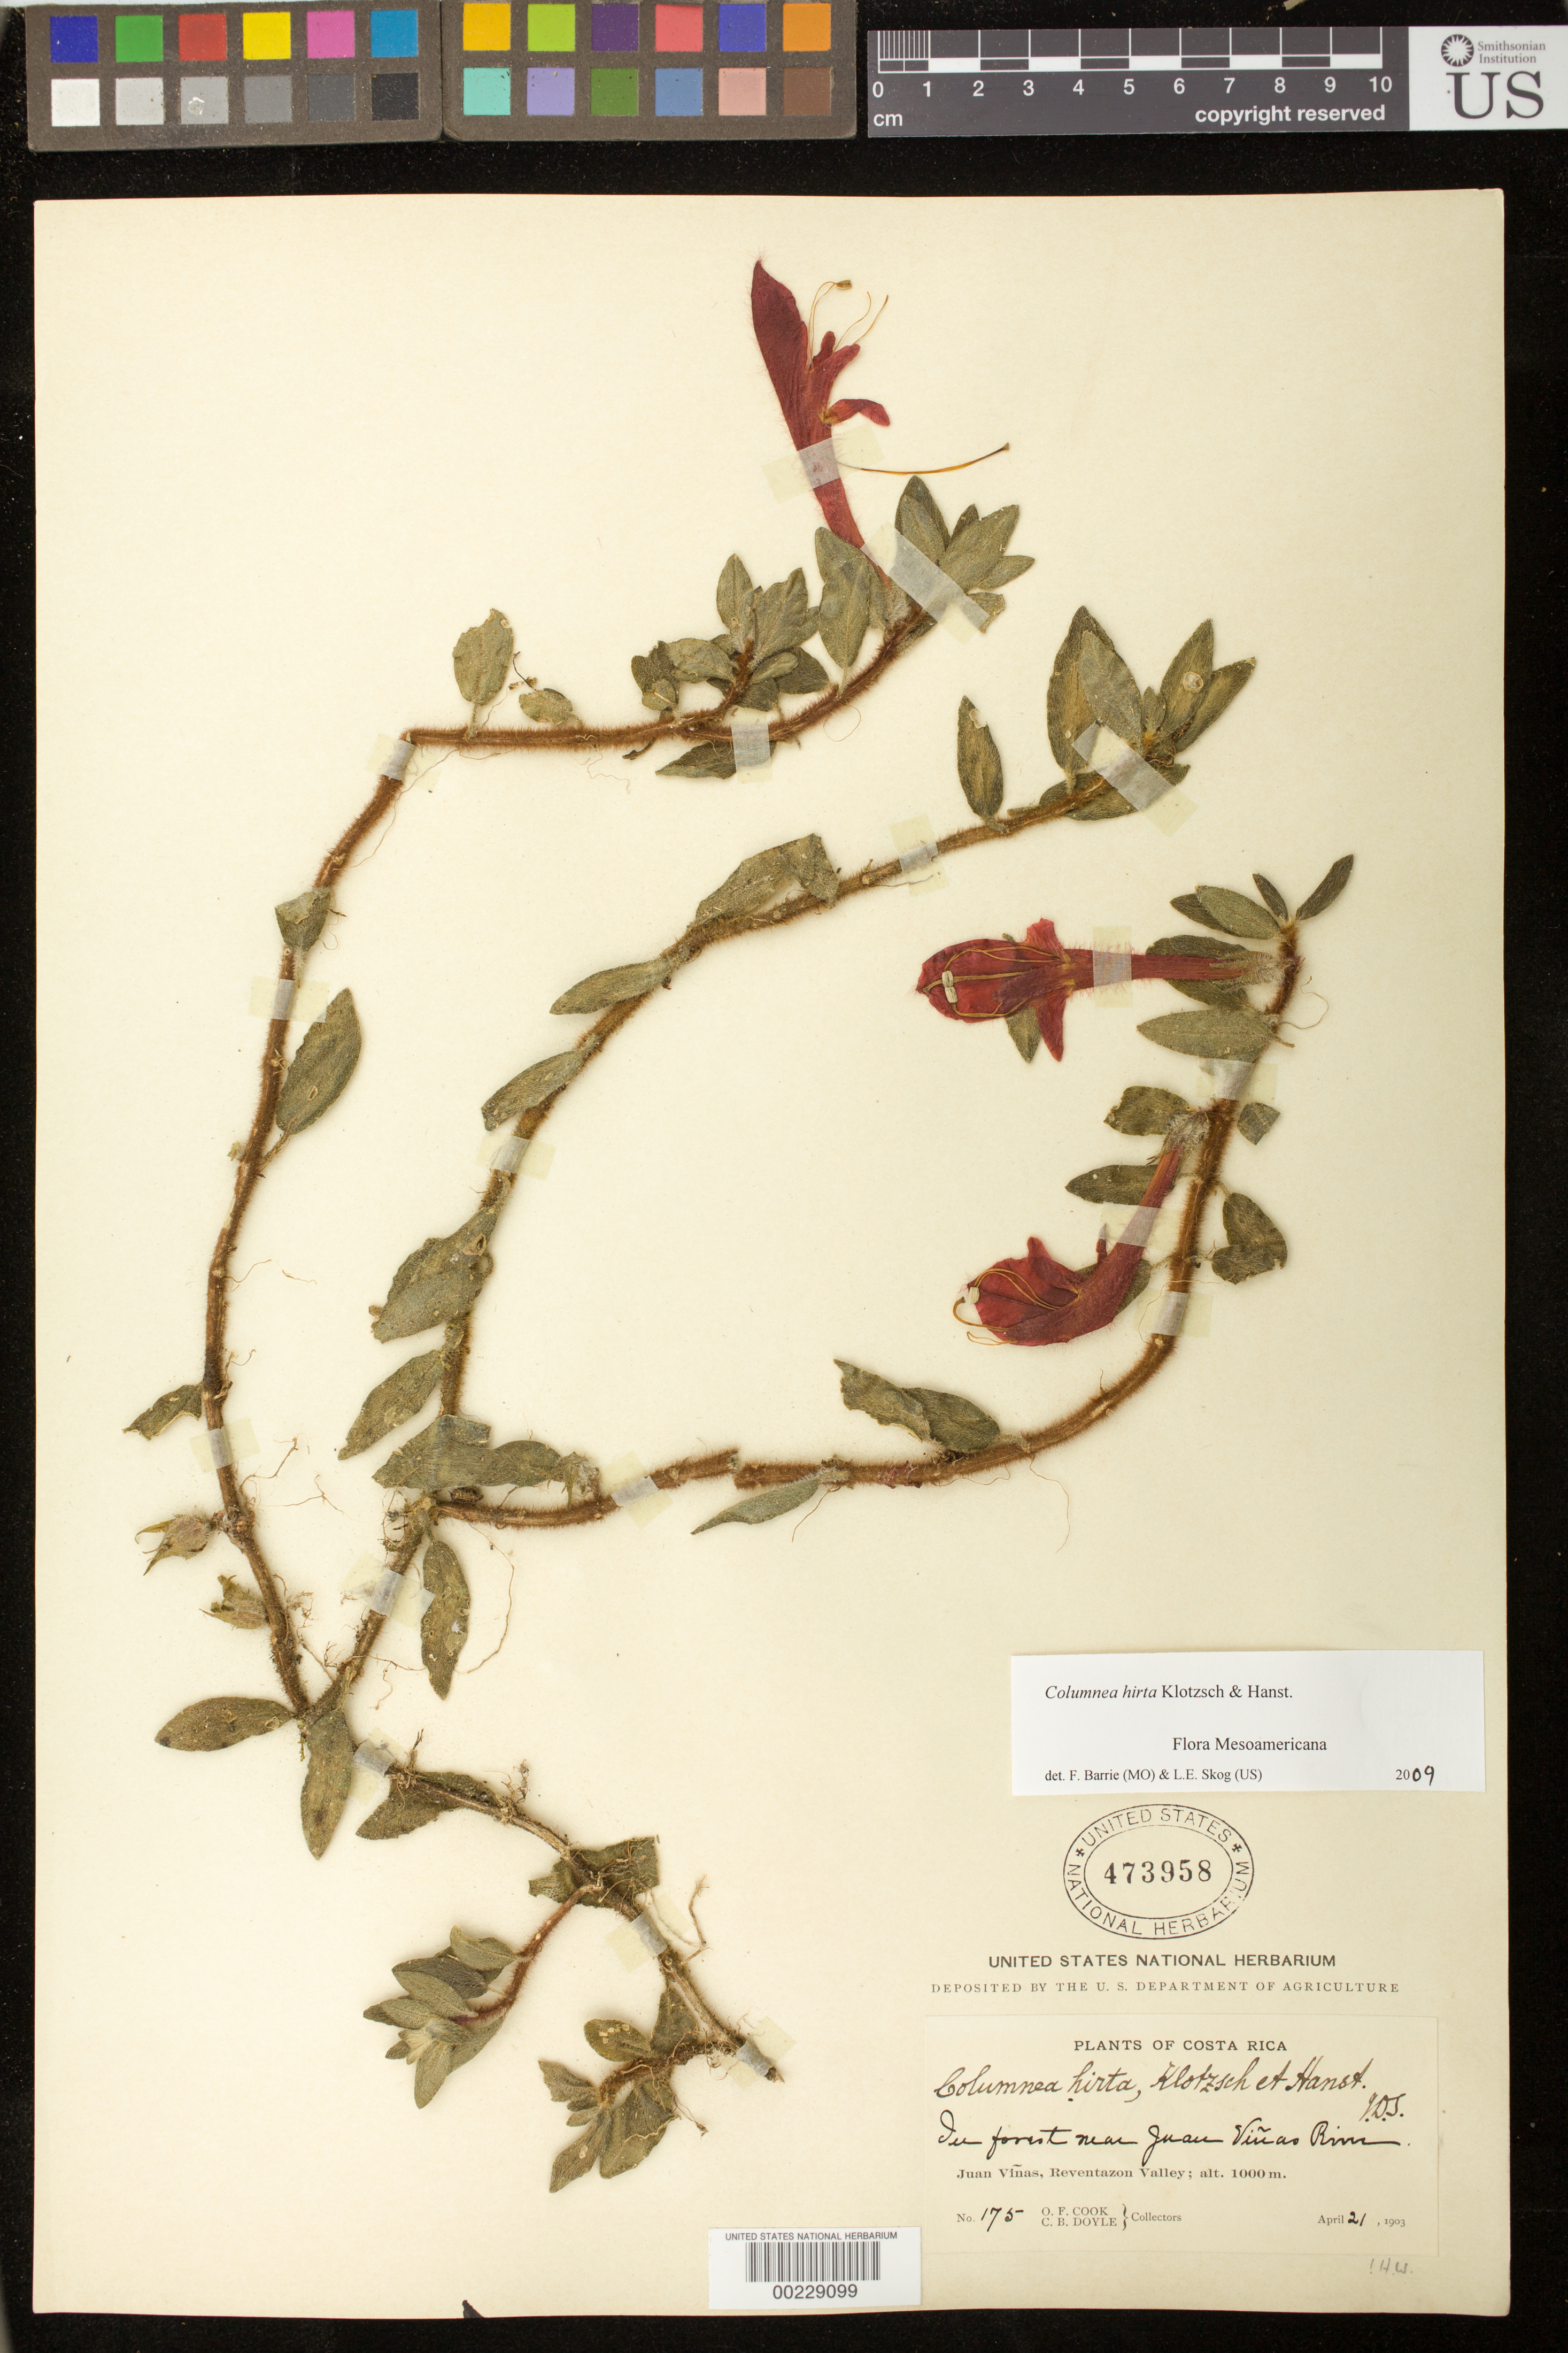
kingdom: Plantae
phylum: Tracheophyta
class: Magnoliopsida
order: Lamiales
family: Gesneriaceae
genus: Columnea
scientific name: Columnea hirta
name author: Klotzsch & Hanst.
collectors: O. F. Cook & C. Doyle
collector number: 175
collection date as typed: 21 Apr 1903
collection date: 1903-04-21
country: Costa Rica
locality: Near Juan Vinas River, Reventazon Valley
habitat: In forest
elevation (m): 1000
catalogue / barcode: US 473958